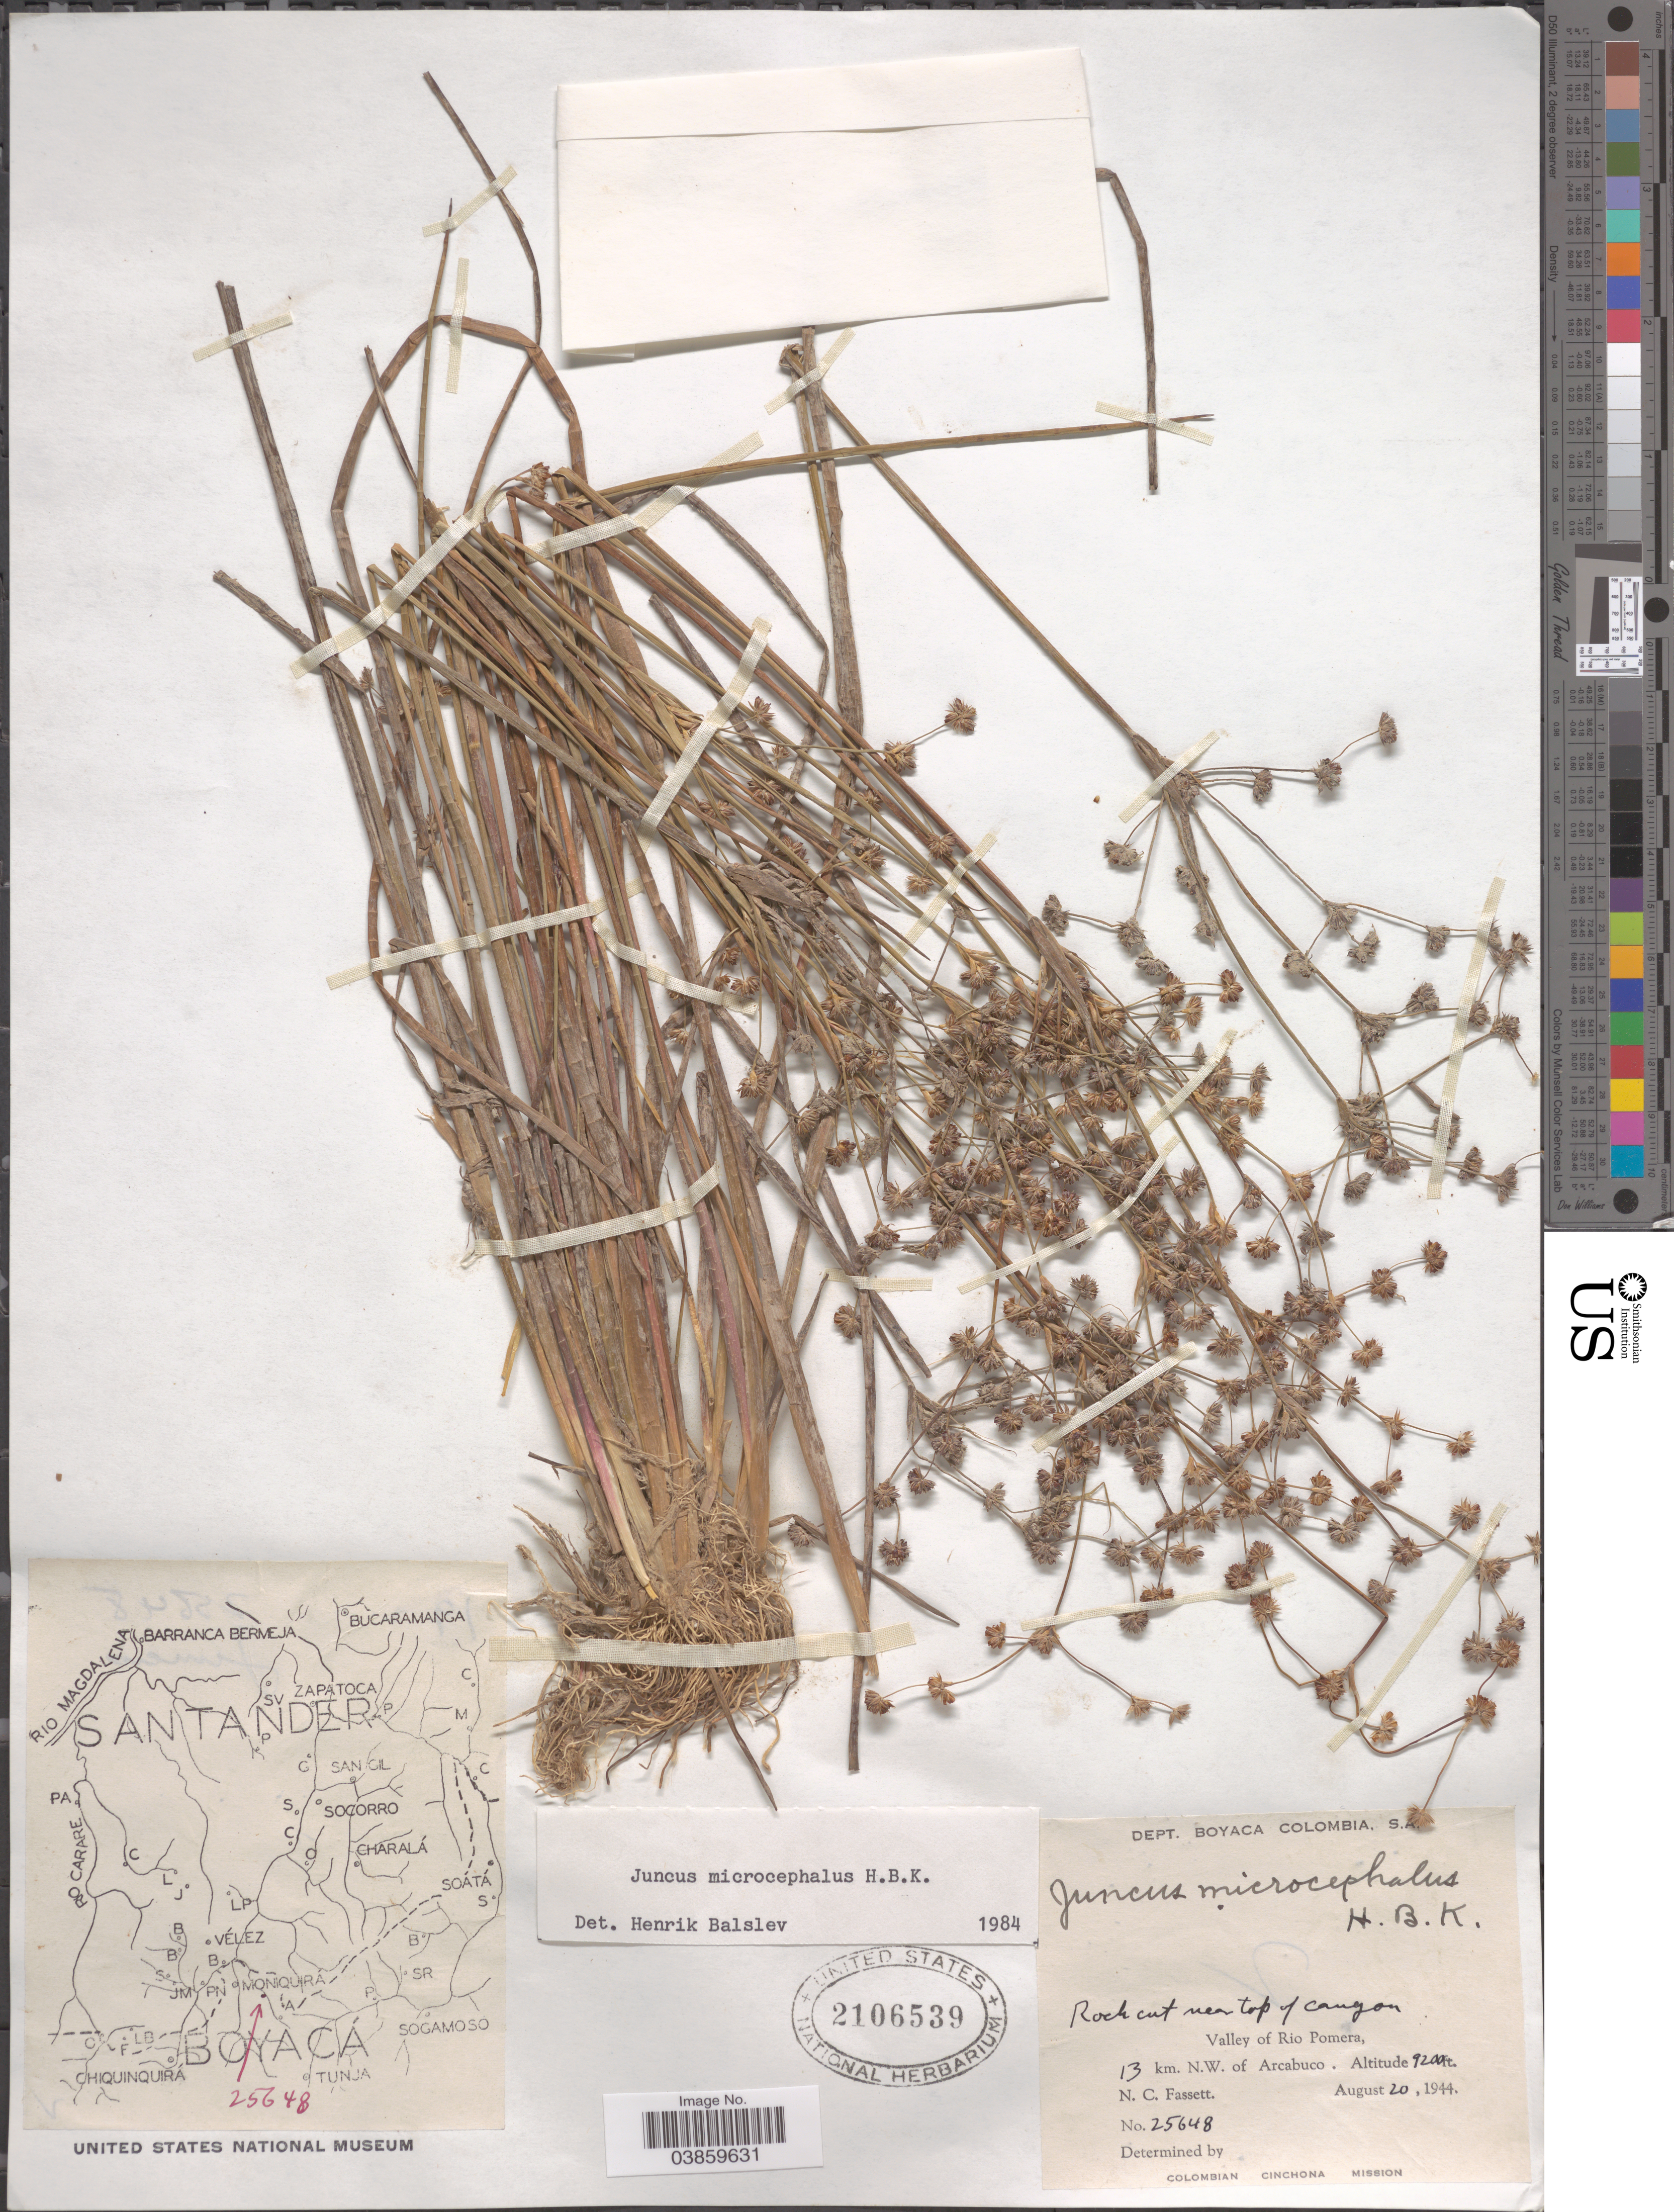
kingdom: Plantae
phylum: Tracheophyta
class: Liliopsida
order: Poales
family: Juncaceae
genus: Juncus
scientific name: Juncus microcephalus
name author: Kunth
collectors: N. C. Fassett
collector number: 25648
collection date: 1944-08-20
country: Colombia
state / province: Boyacá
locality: Dept. Boyaca. Rock cut near top of canyon. Valley of Rio Pomera, 13 km. N.W. of Arcabuco.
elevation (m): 2804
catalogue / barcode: US 2106539